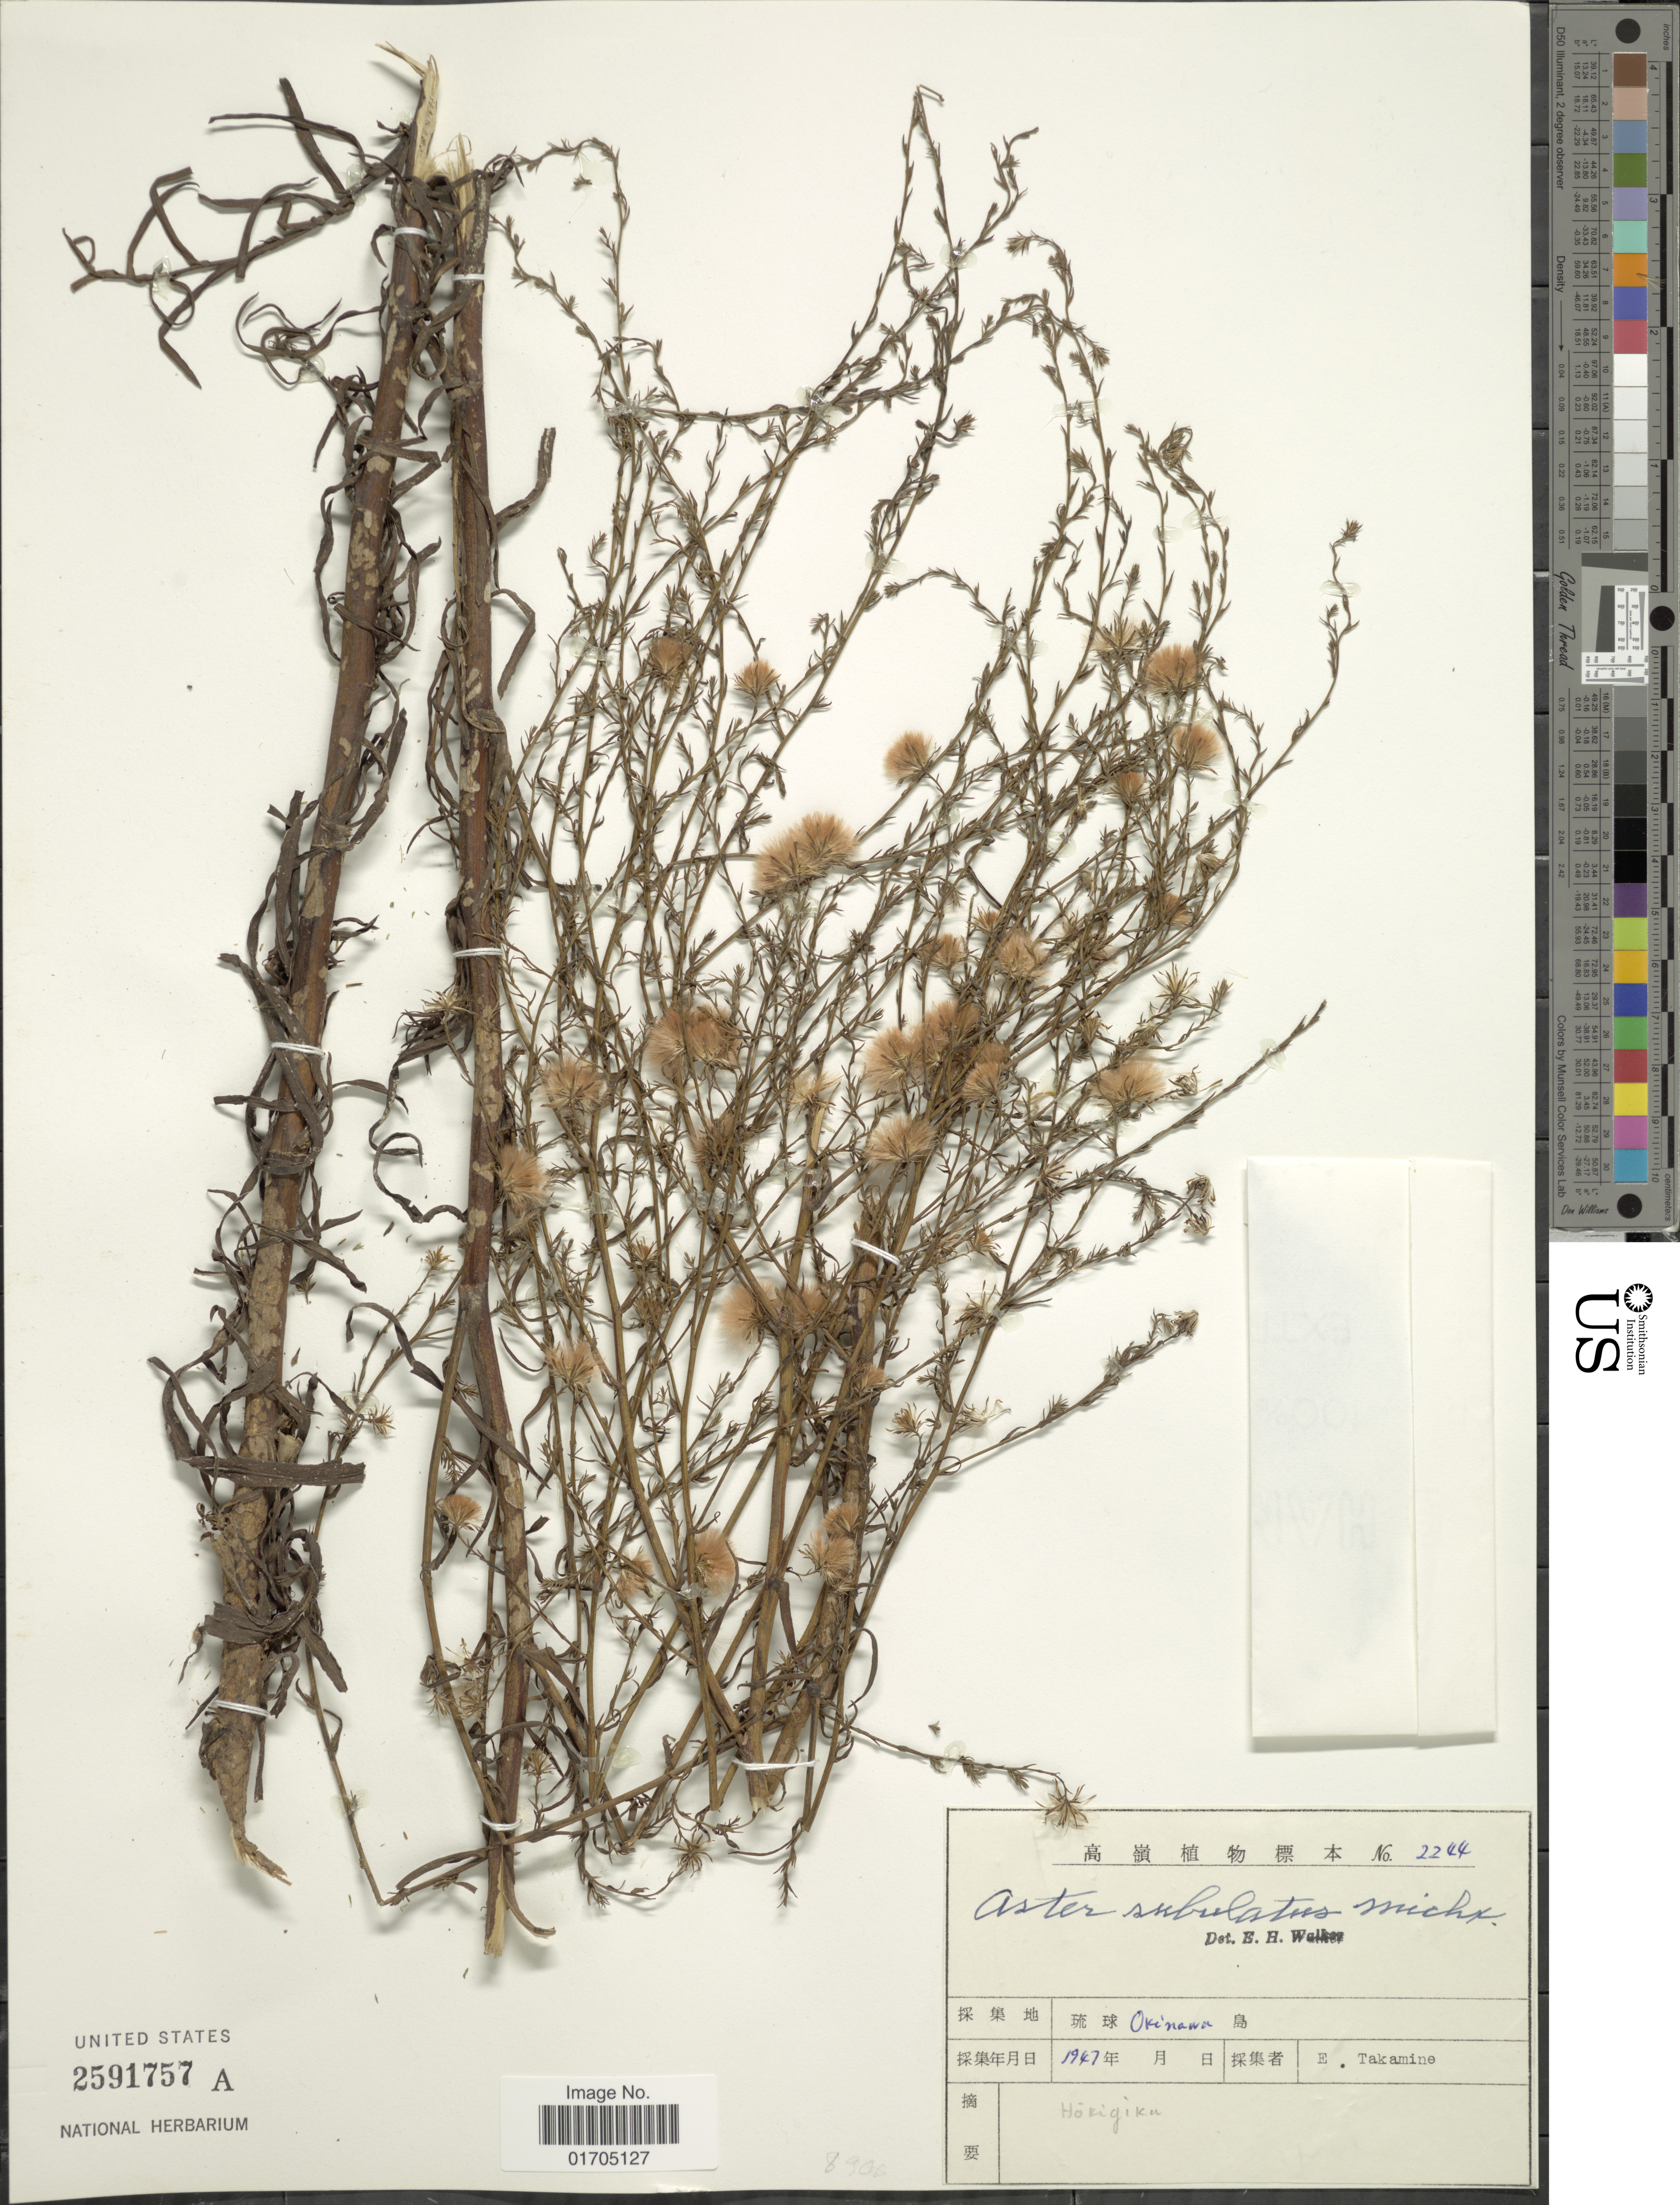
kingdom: Plantae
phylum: Tracheophyta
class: Magnoliopsida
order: Asterales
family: Asteraceae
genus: Symphyotrichum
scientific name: Symphyotrichum subulatum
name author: (Michx.) G.L. Nesom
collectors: E. Takamine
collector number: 2244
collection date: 1947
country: Japan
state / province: Okinawa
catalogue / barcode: US 2591757A